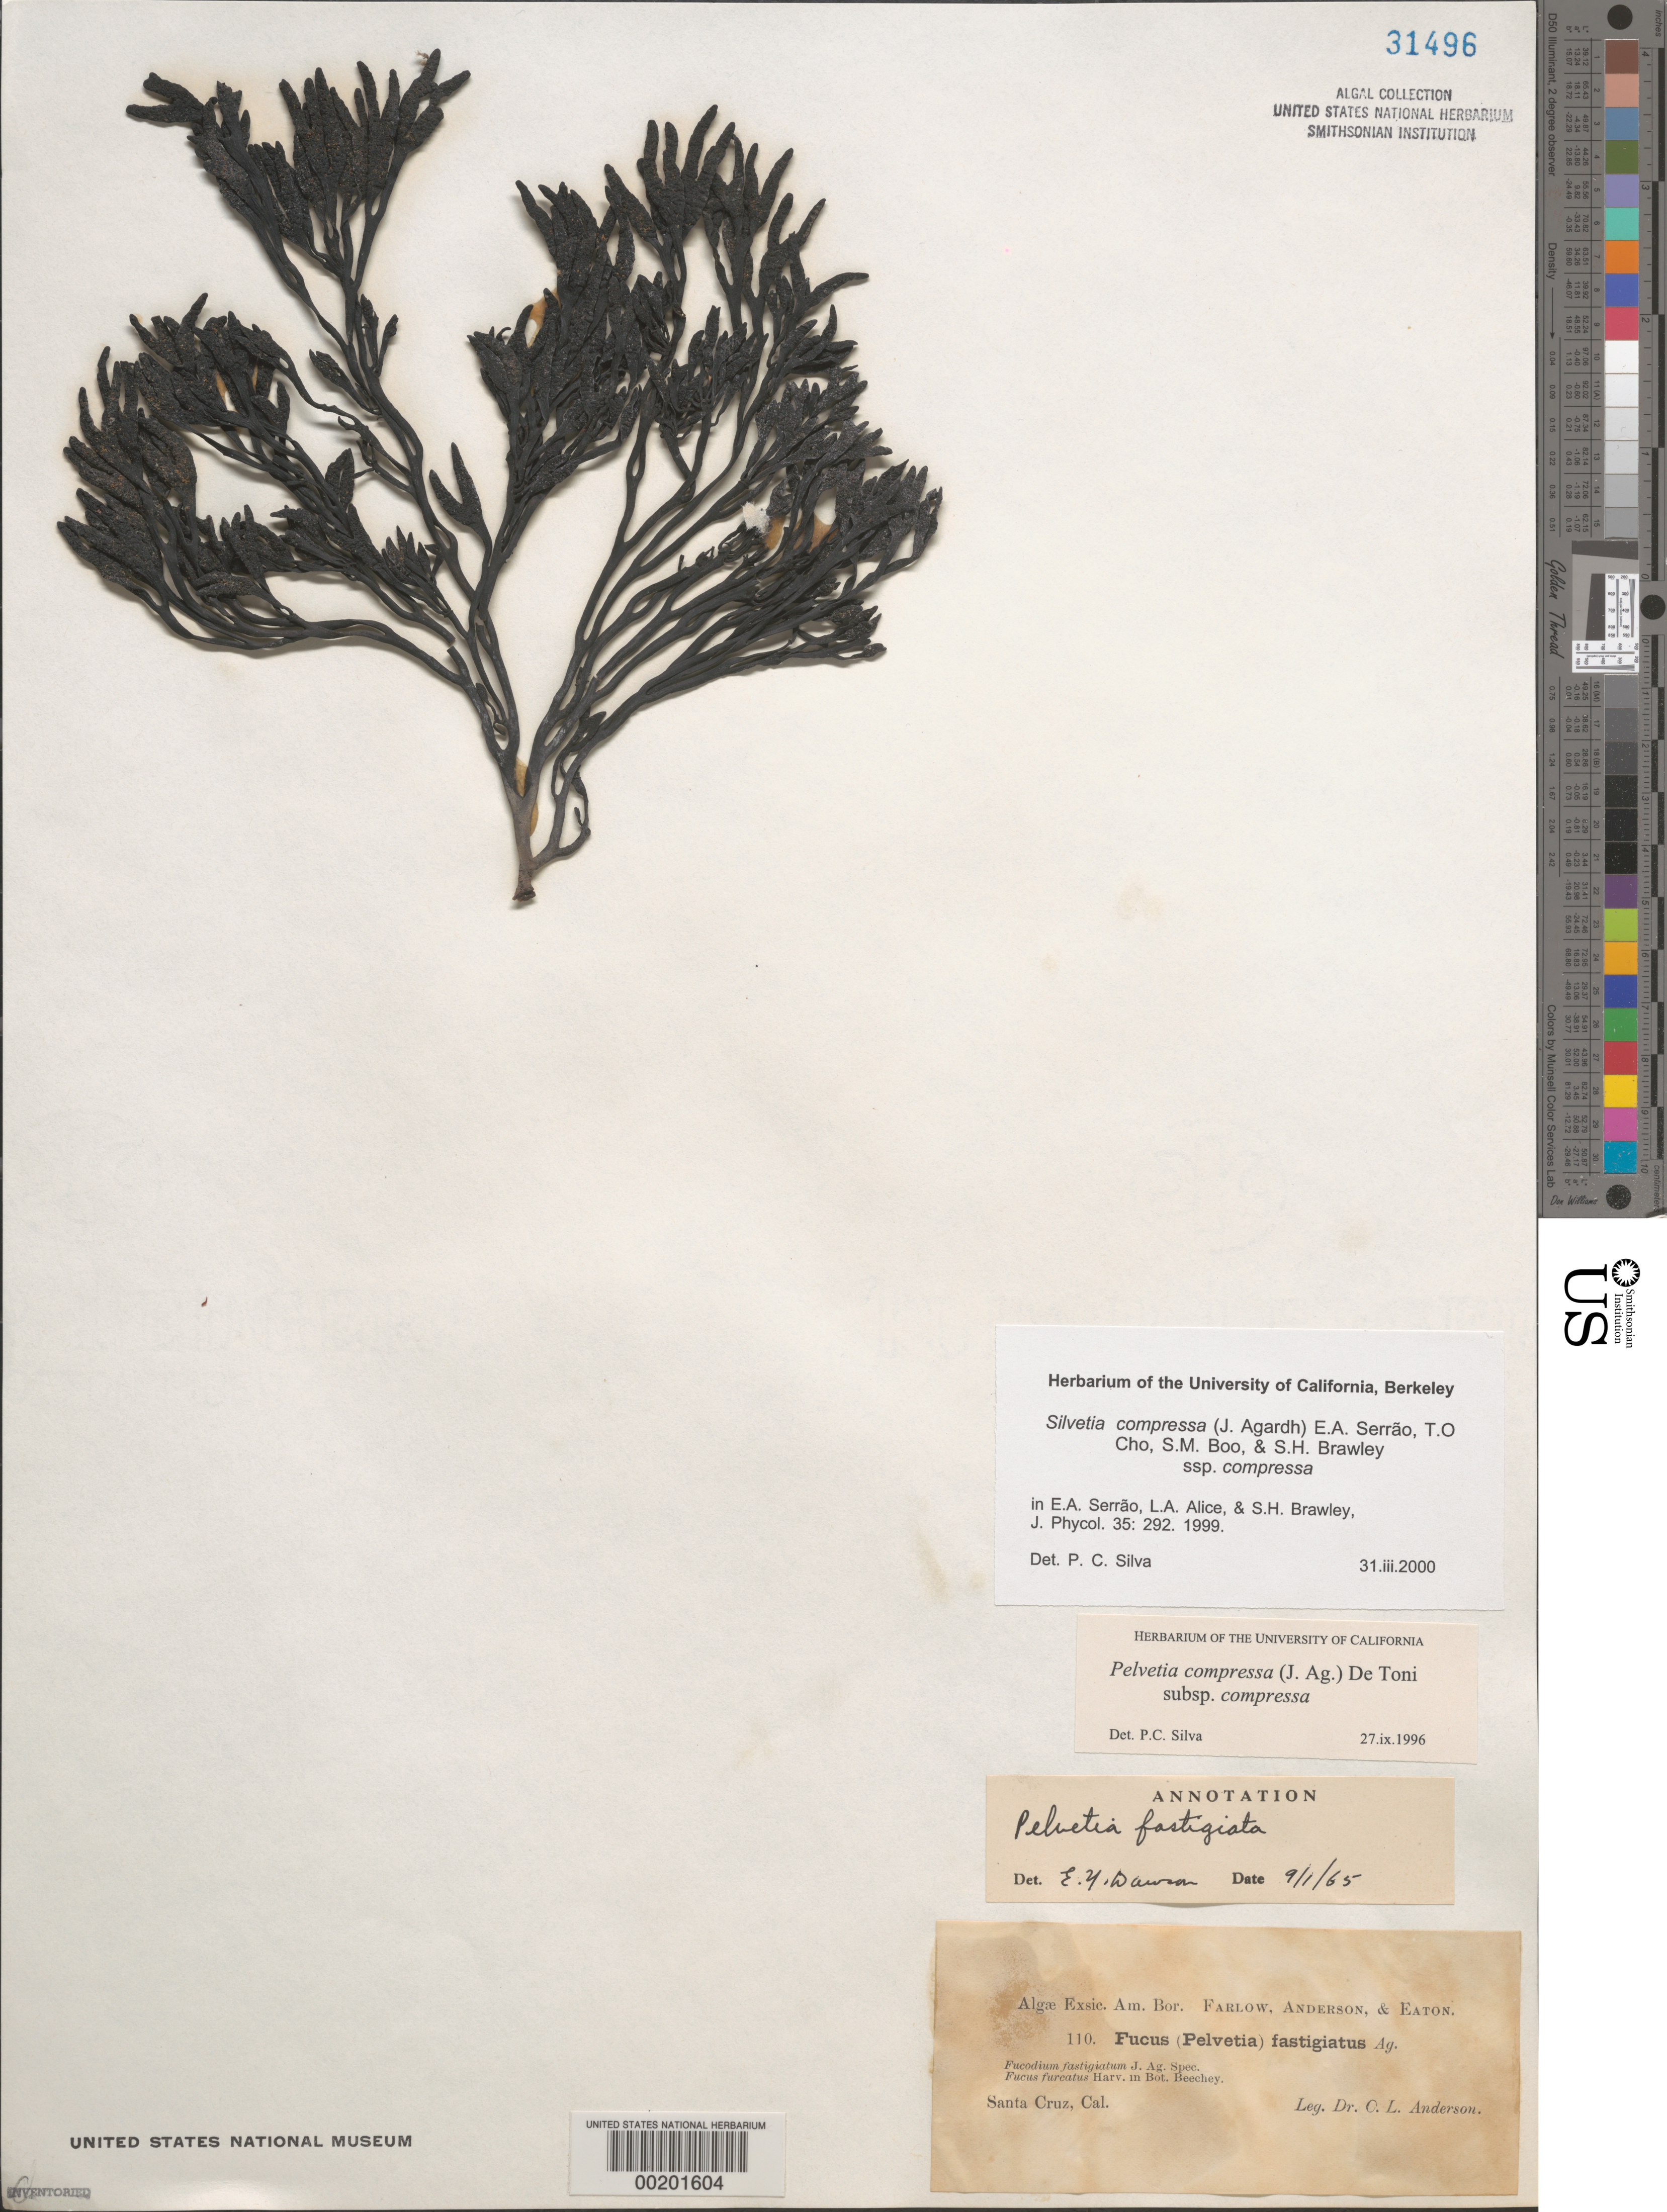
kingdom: Chromista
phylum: Ochrophyta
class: Phaeophyceae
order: Fucales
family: Fucaceae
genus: Silvetia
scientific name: Silvetia compressa subsp. compressa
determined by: Silva, P. C.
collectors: C. L. Anderson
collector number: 110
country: United States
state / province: California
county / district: Santa Cruz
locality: Santa Cruz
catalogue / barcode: US 31496